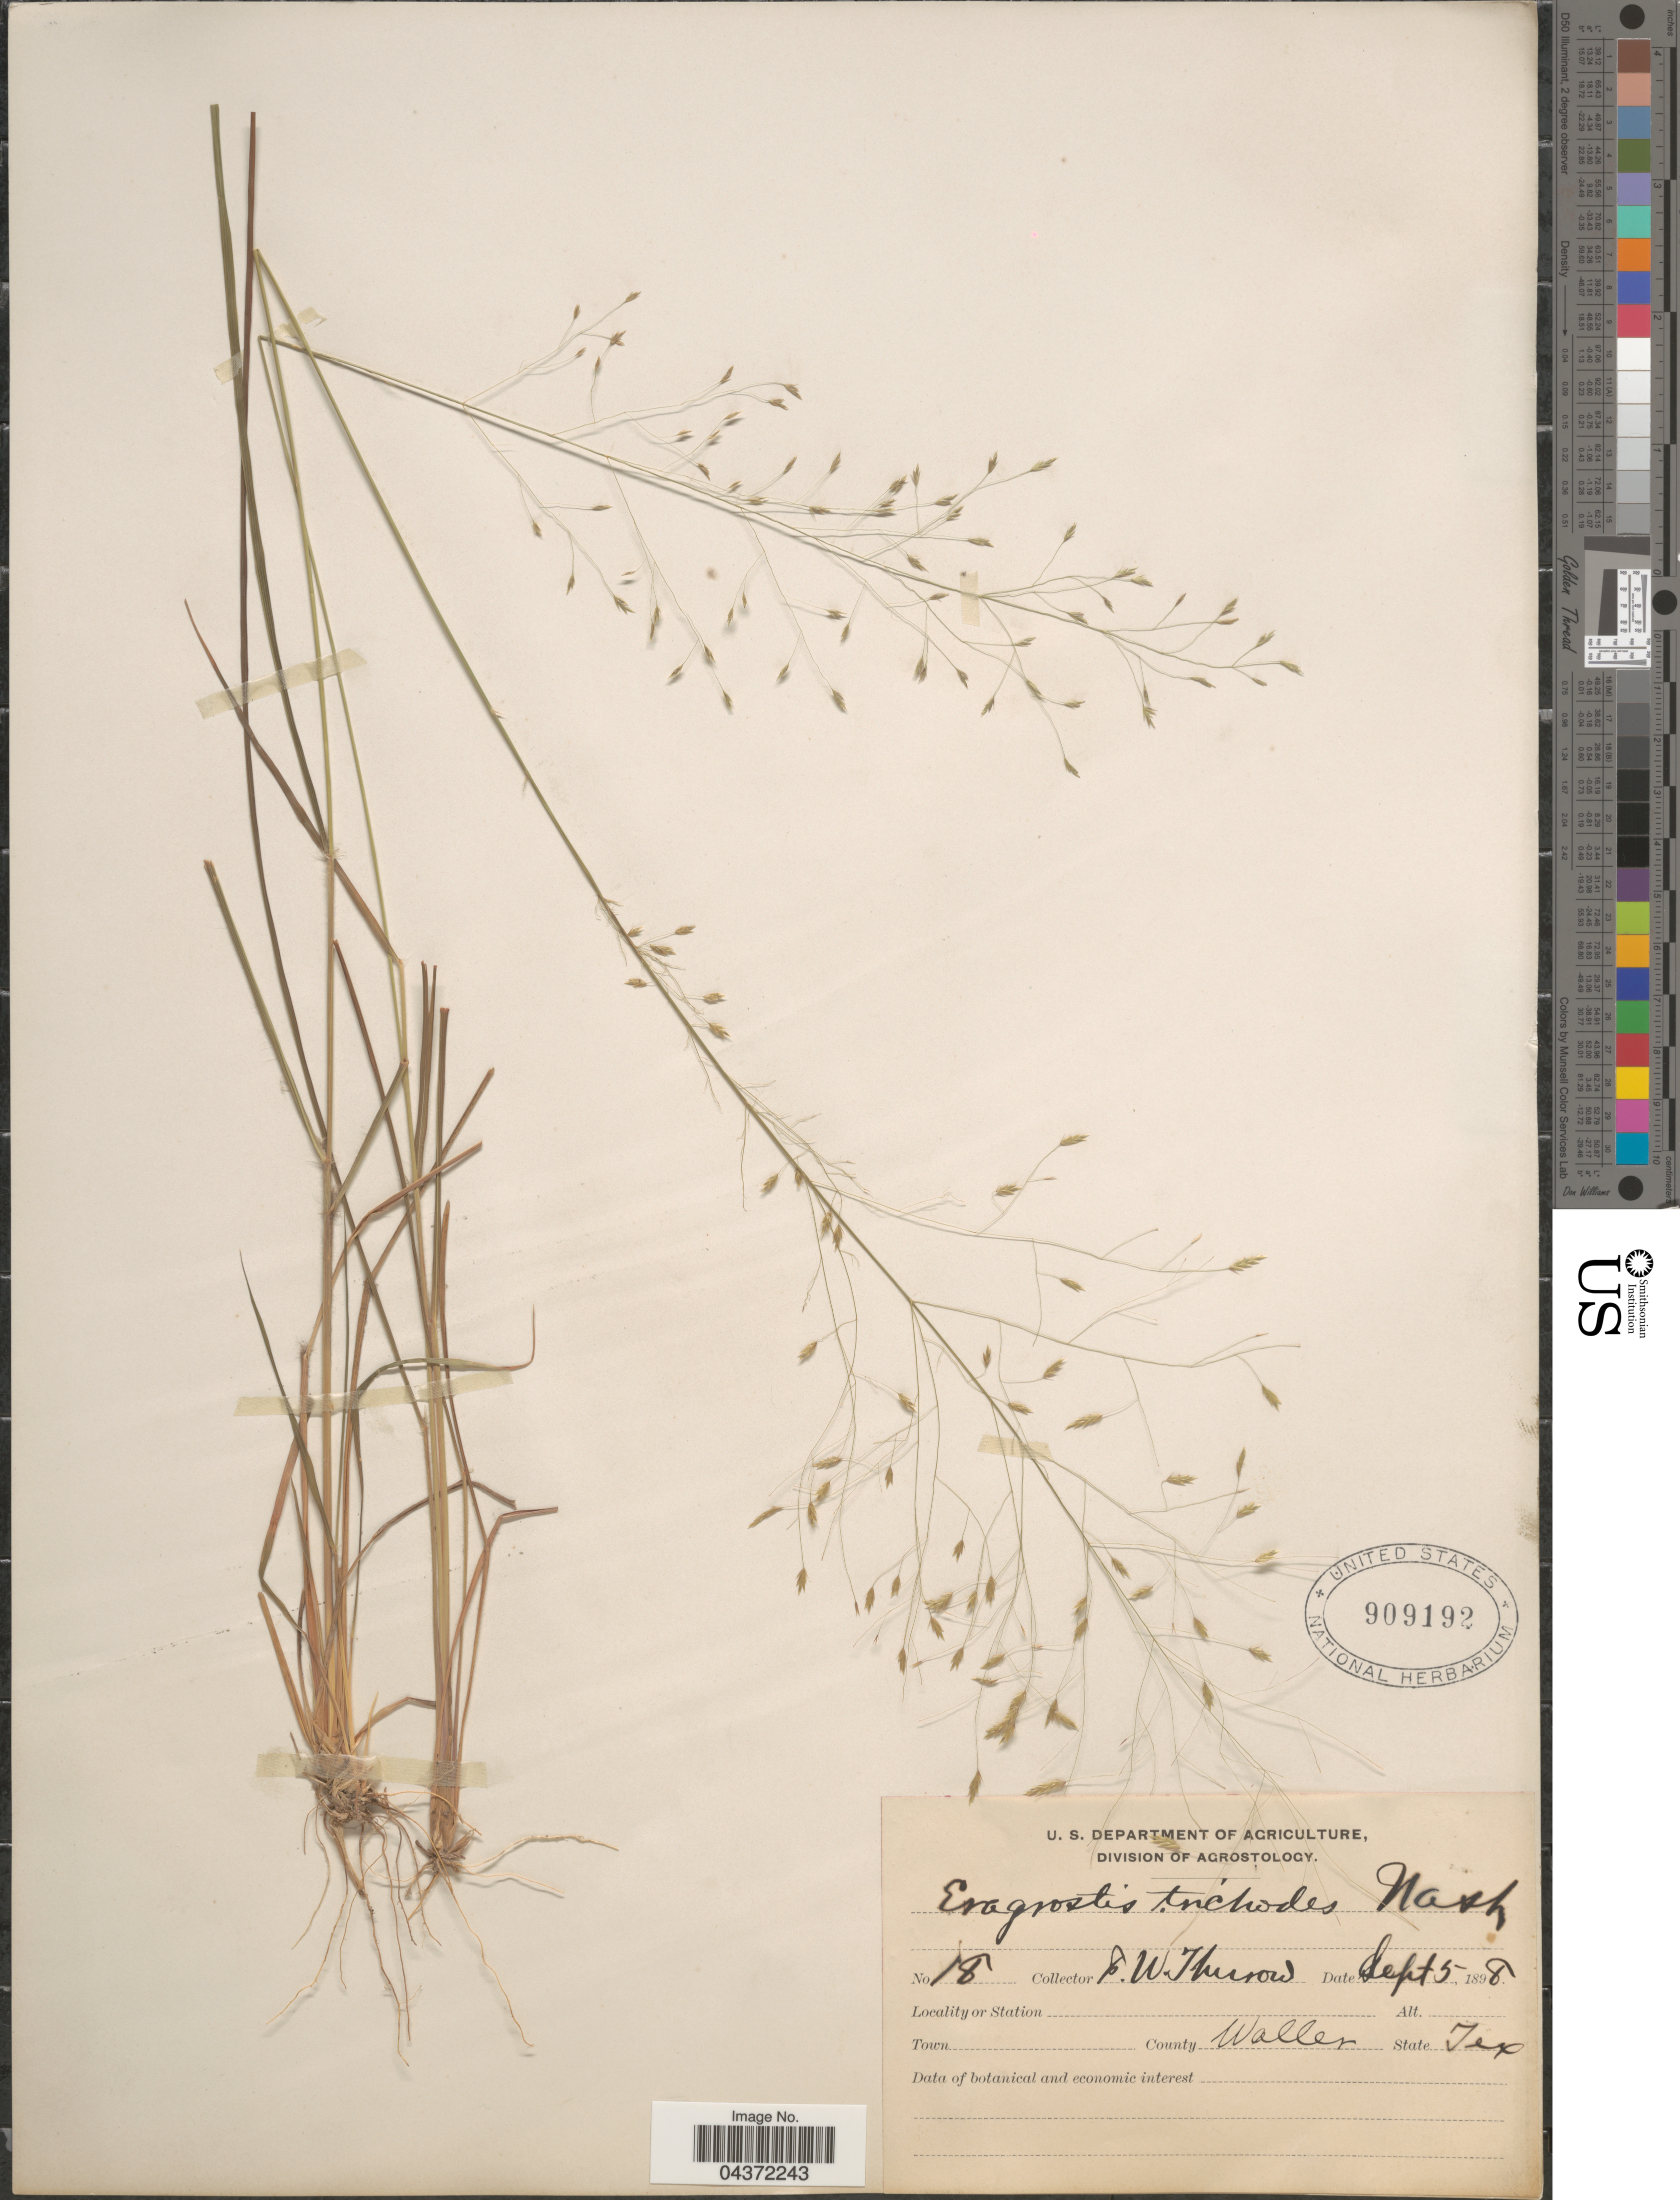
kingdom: Plantae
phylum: Tracheophyta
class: Liliopsida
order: Poales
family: Poaceae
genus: Eragrostis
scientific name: Eragrostis trichodes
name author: (Nutt.) Alph. Wood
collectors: F. W. Thurow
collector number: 18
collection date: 1898-09-05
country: United States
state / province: Texas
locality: County Waller.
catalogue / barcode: US 909192